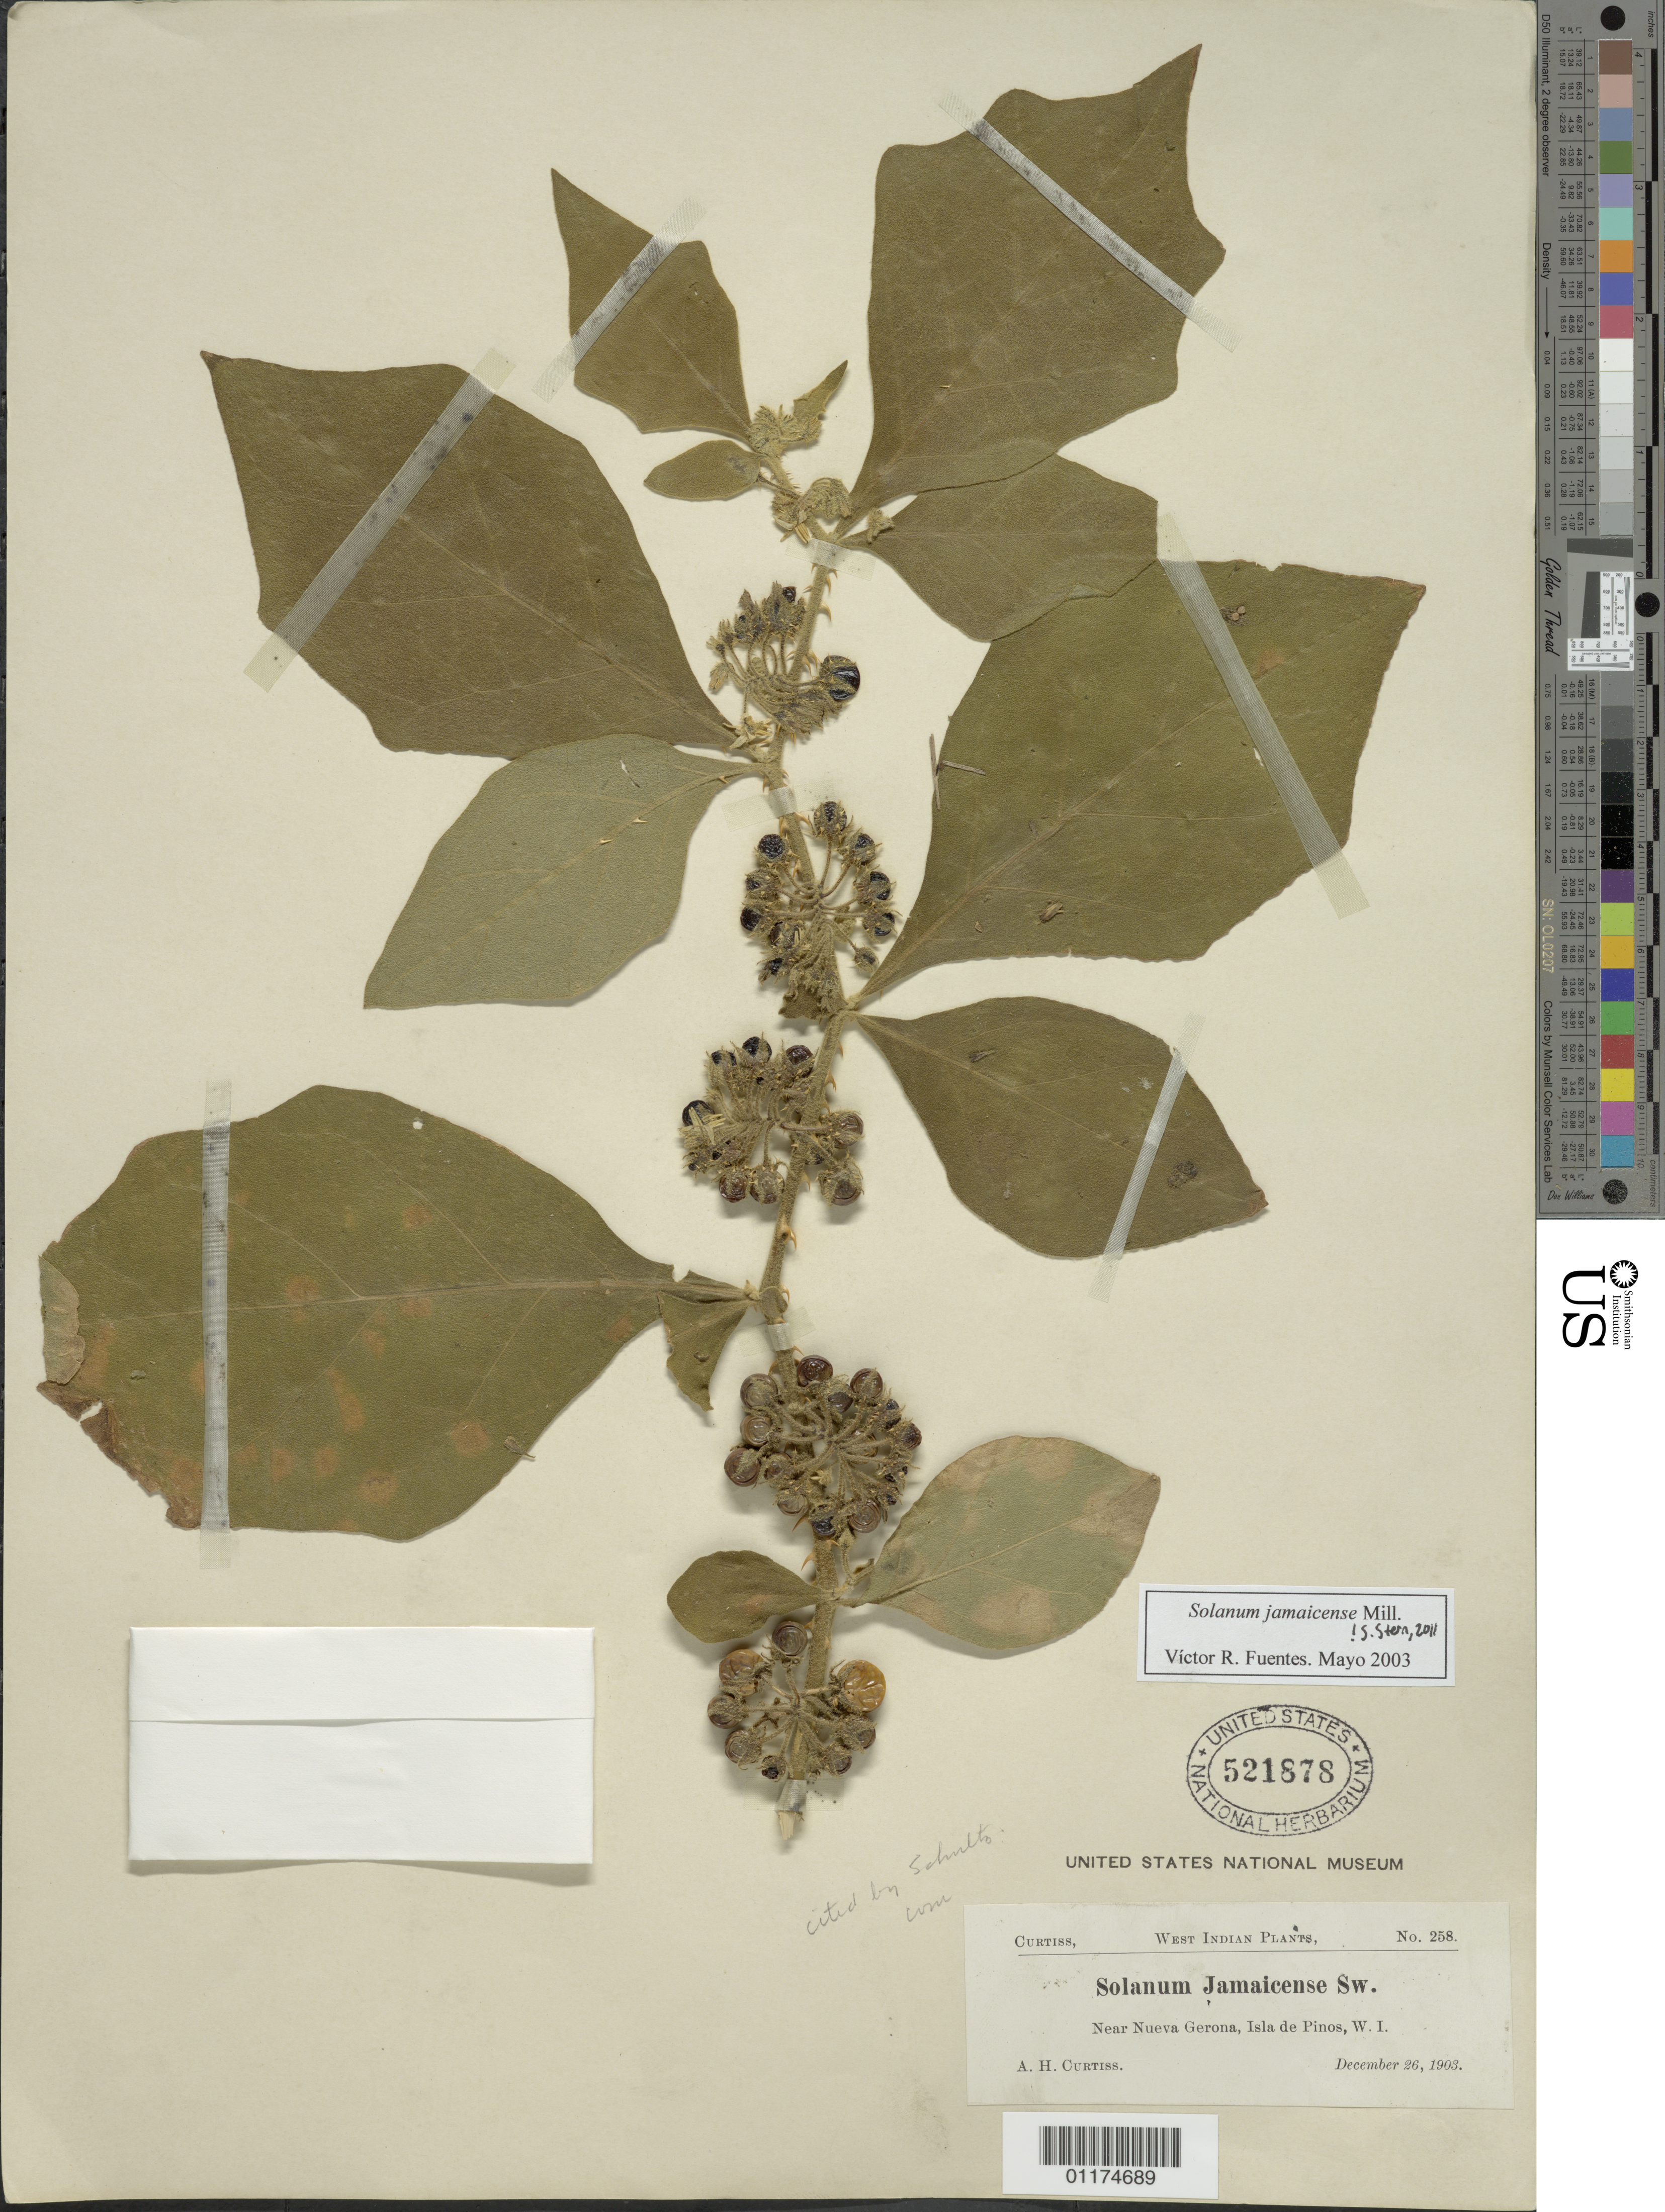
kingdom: Plantae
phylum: Tracheophyta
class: Magnoliopsida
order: Solanales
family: Solanaceae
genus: Solanum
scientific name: Solanum jamaicense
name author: Mill.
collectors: A. H. Curtiss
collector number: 258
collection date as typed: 26 Dec 1903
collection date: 1903-12-26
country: Cuba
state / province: Isla de la Juventud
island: Isla de la Juventud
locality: Near Nueva Gerona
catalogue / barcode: US 521878